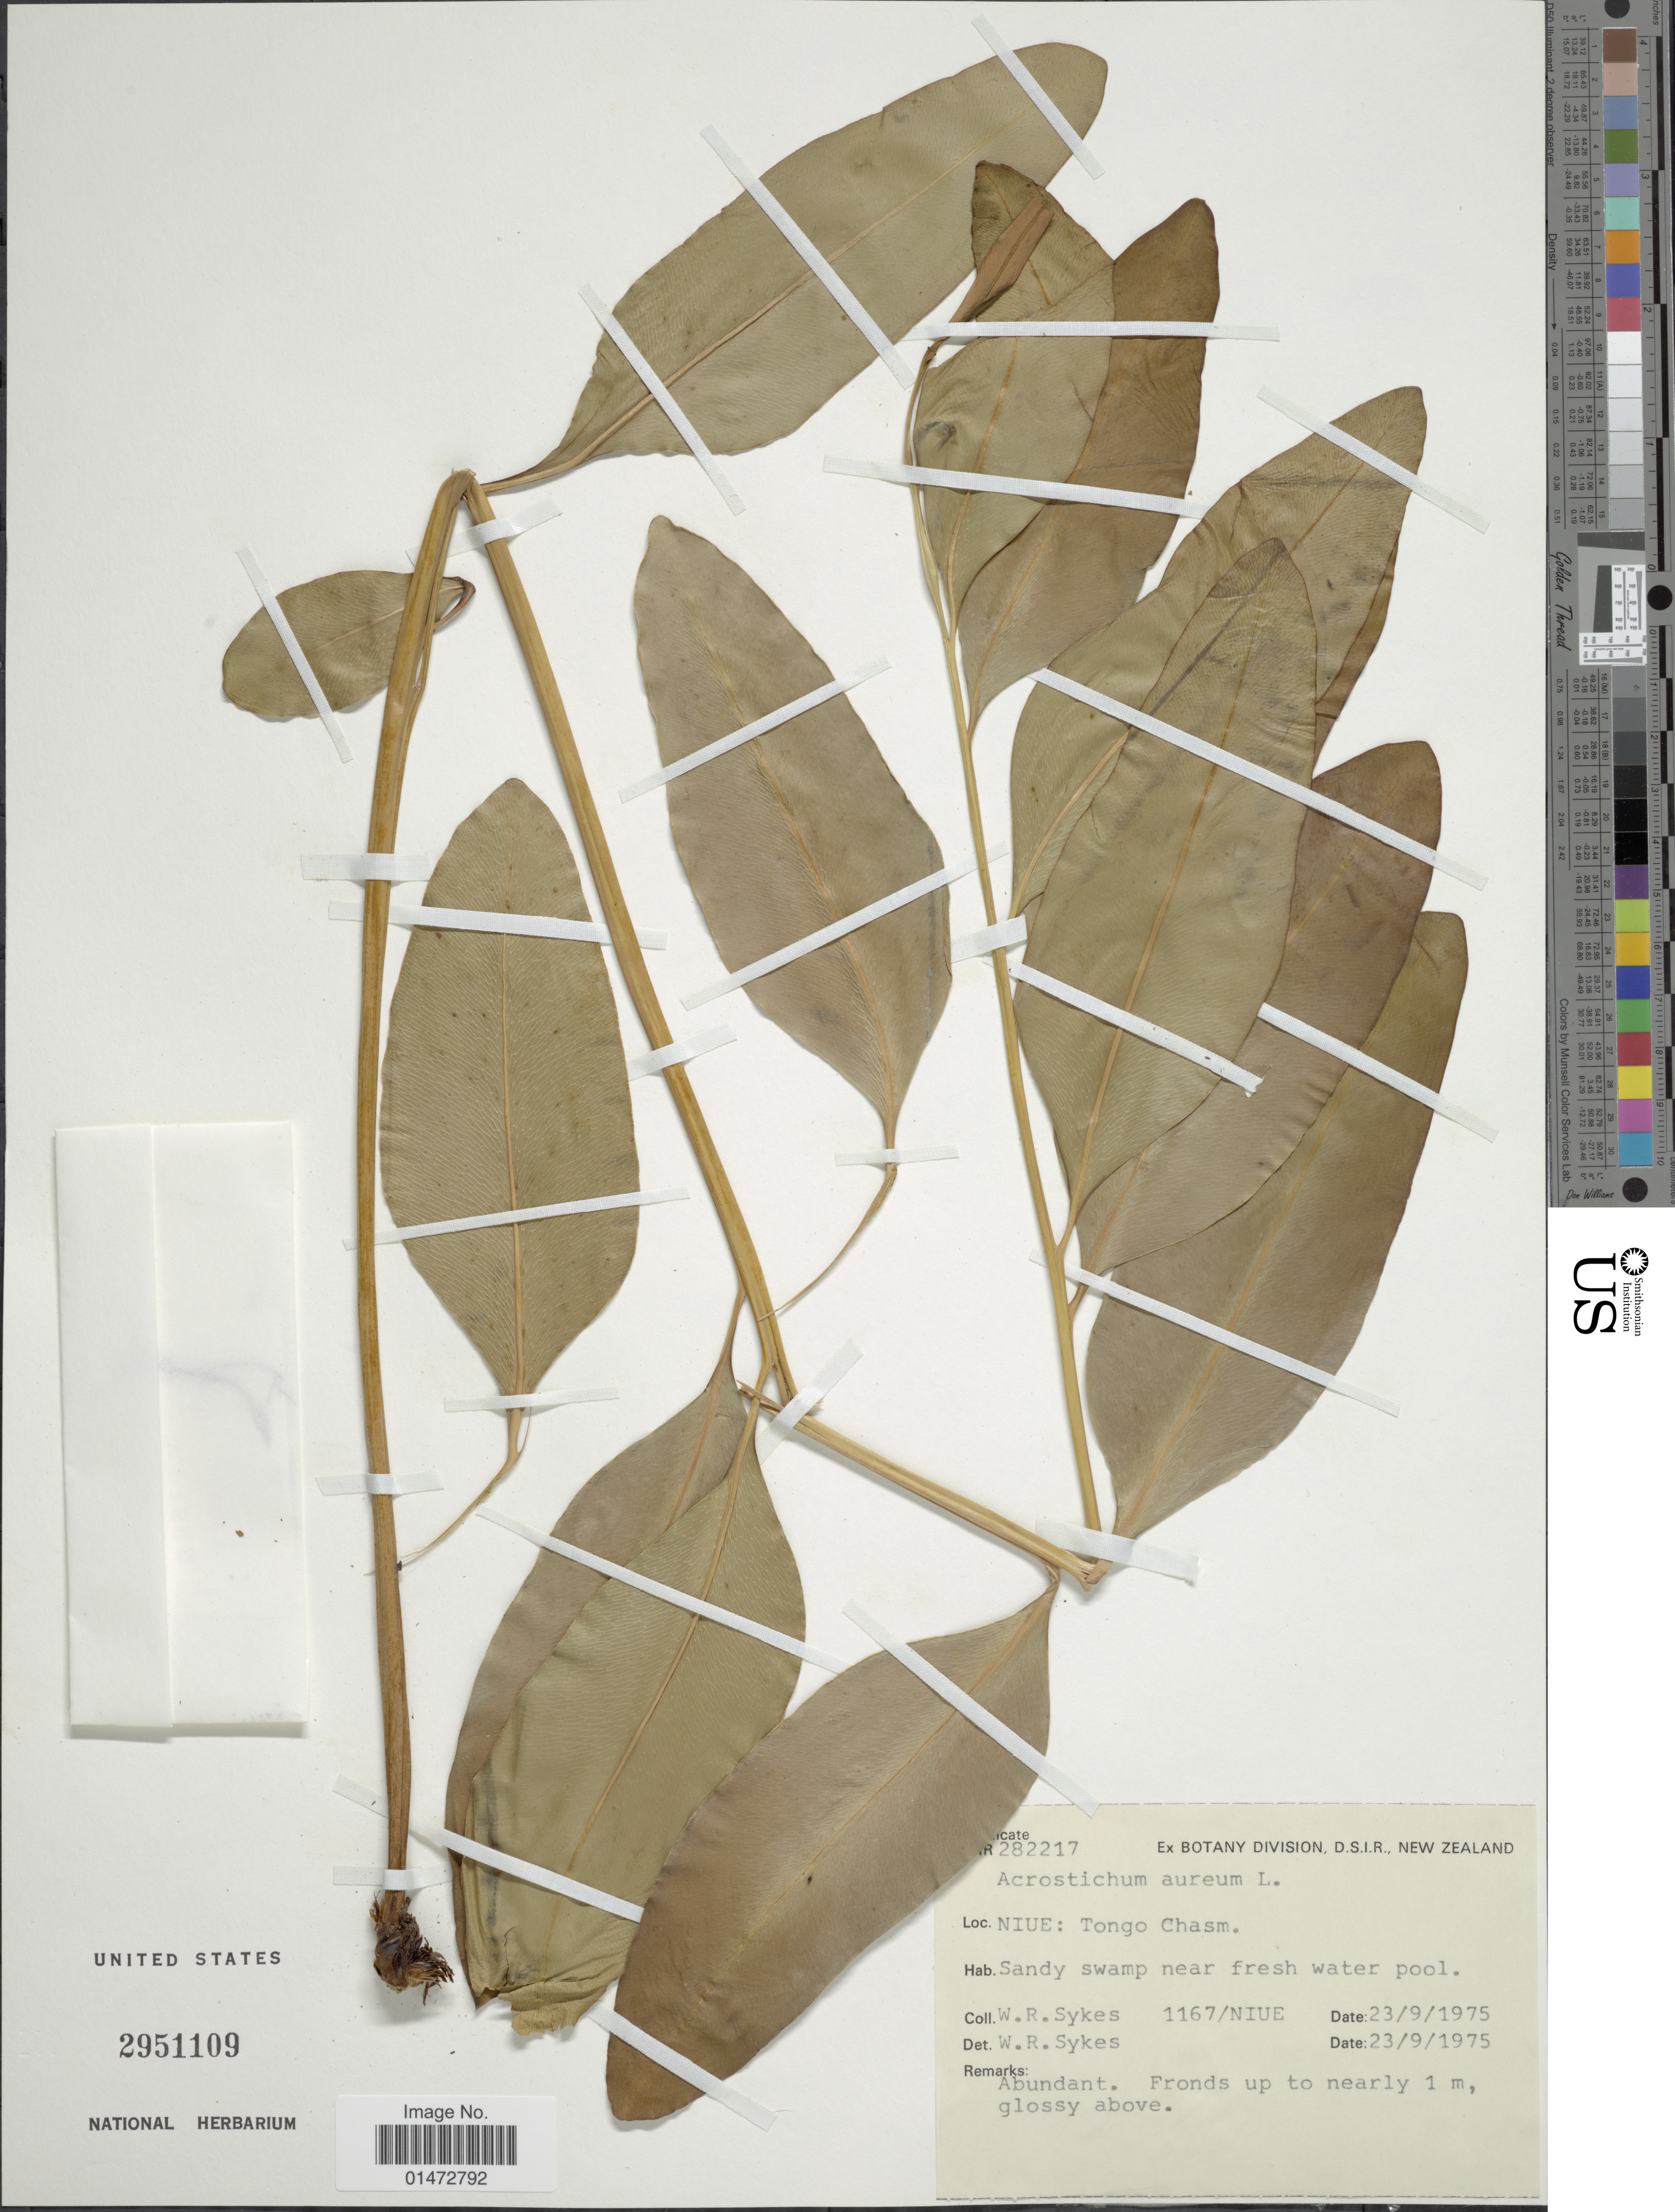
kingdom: Plantae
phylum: Tracheophyta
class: Polypodiopsida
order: Polypodiales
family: Pteridaceae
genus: Acrostichum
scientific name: Acrostichum aureum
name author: L.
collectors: W. R. Sykes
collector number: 1167/NIUE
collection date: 1975-09-23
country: Niue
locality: Tongo Chasm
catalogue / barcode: US 2951109